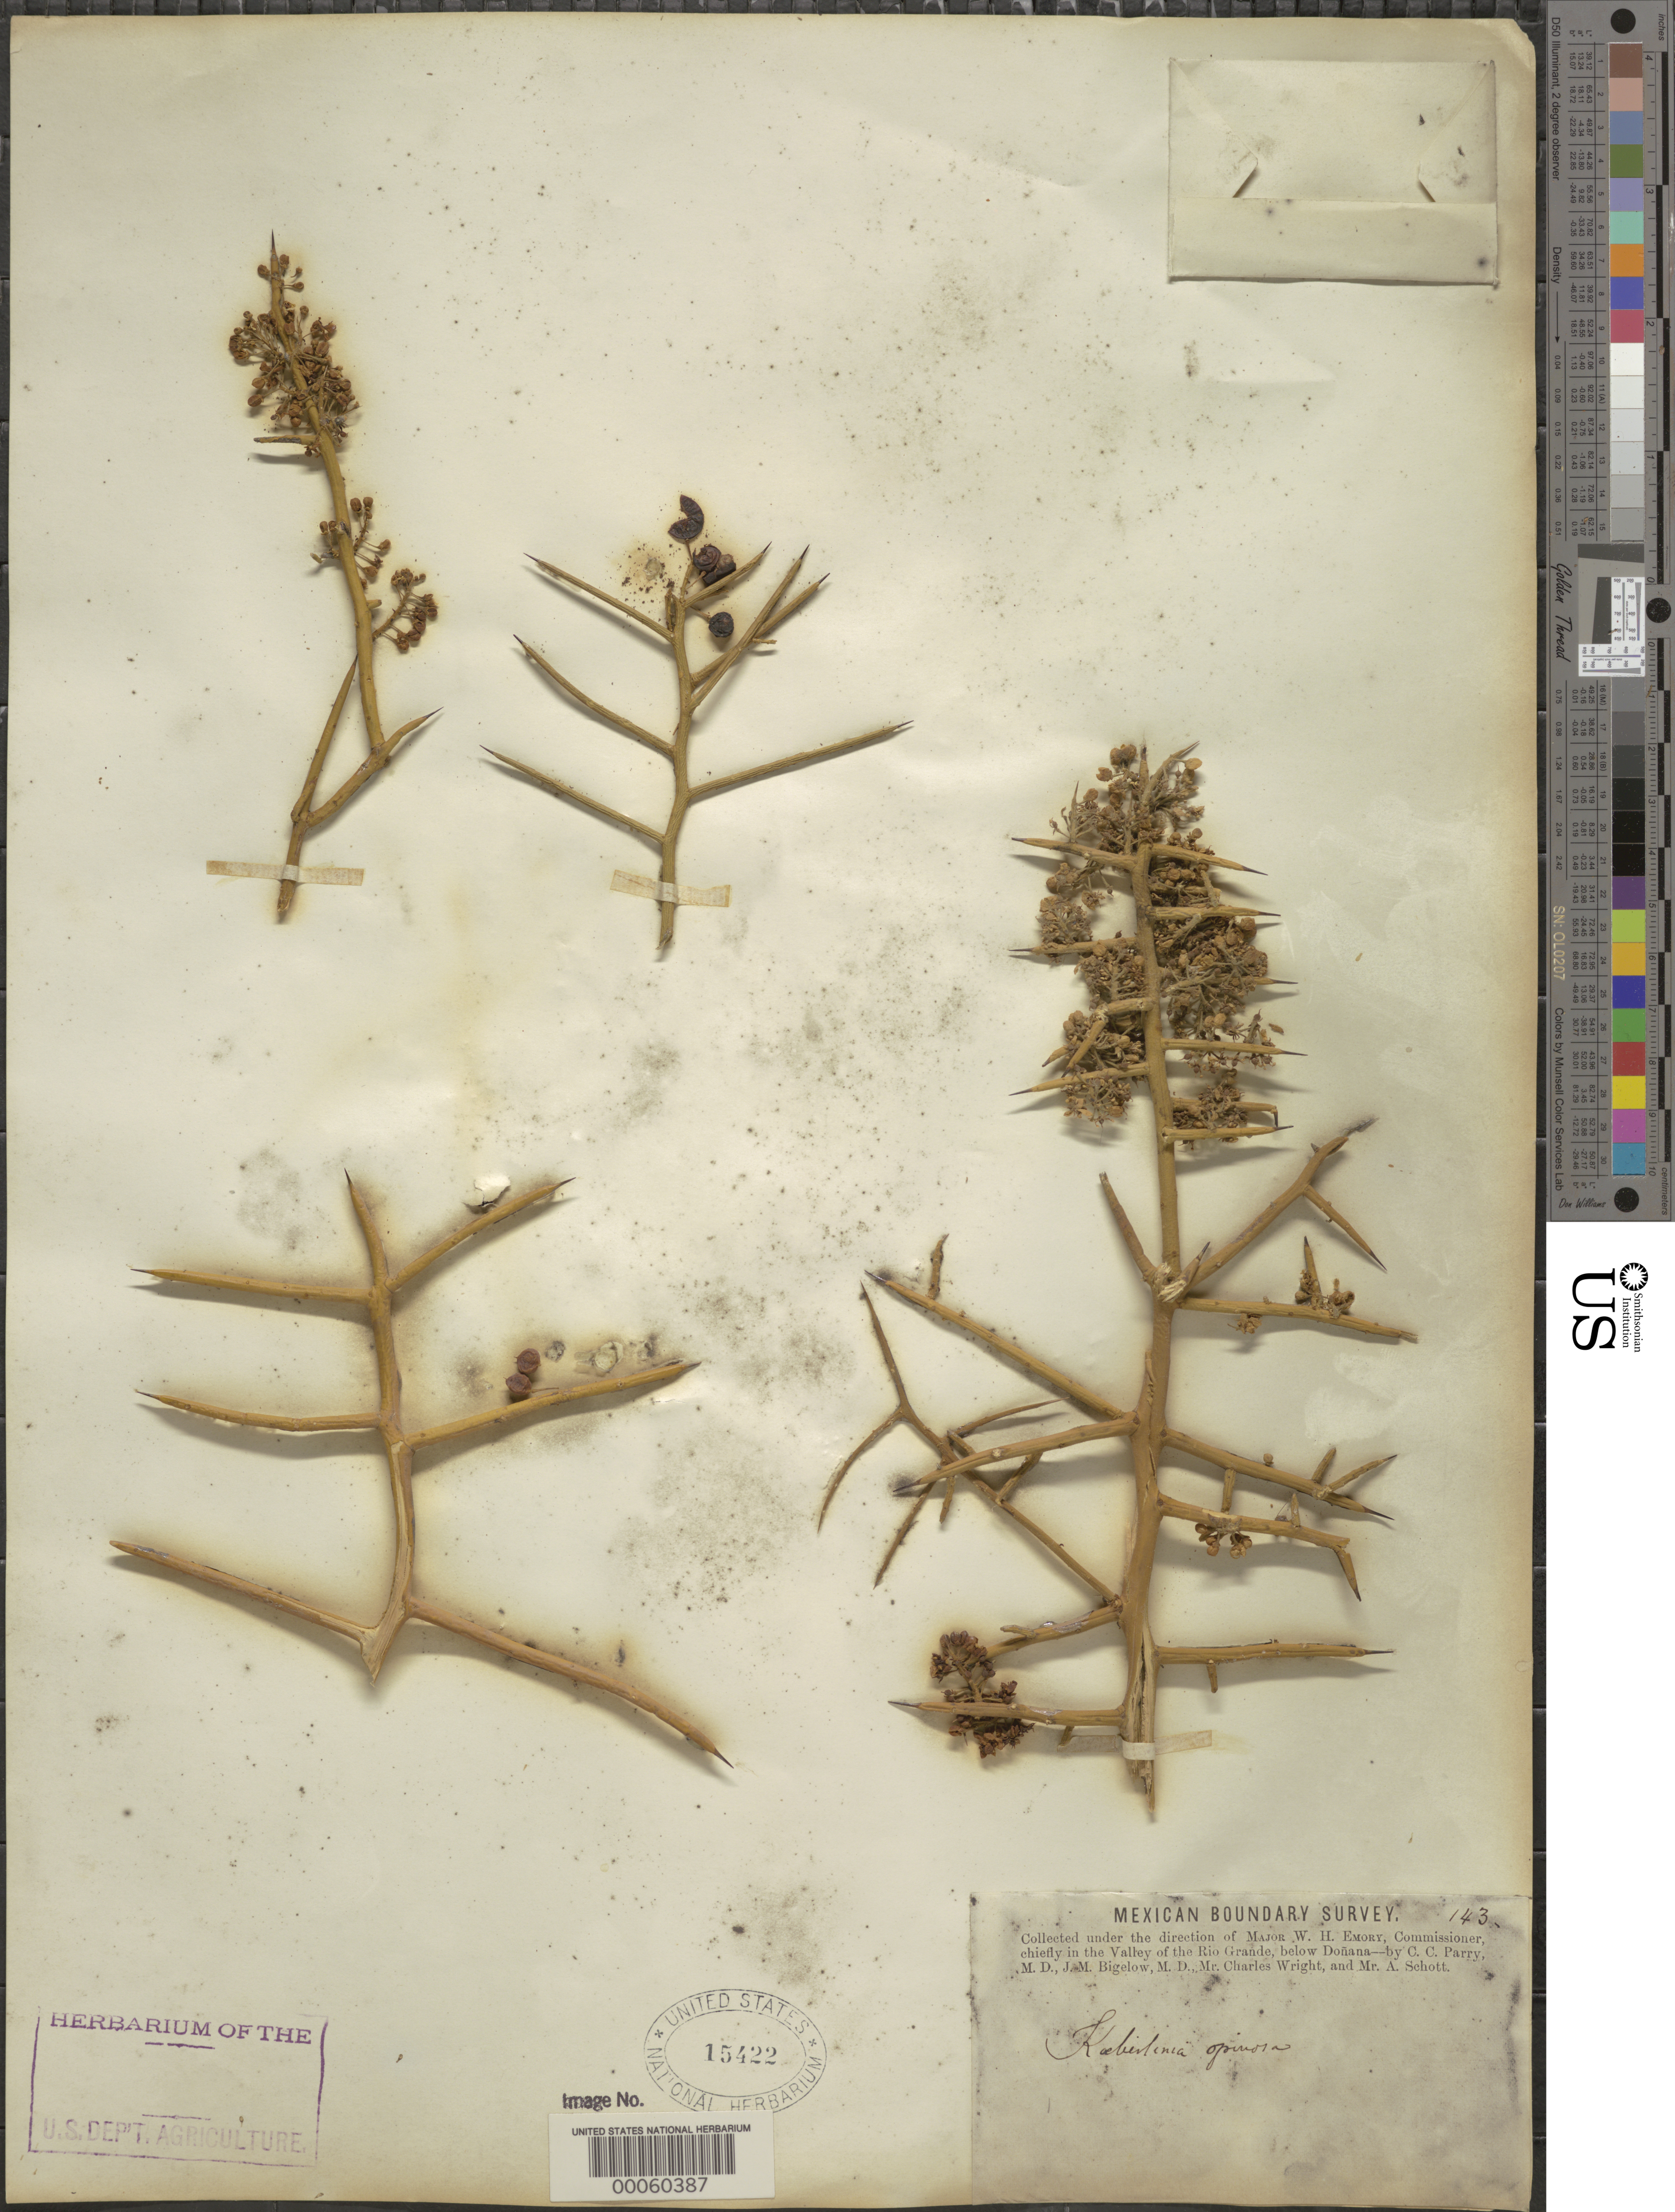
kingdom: Plantae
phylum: Tracheophyta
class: Magnoliopsida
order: Brassicales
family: Koeberliniaceae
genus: Koeberlinia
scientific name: Koeberlinia spinosa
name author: Zucc.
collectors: W. H. Emory, C. C. Parry, J. M. Bigelow, C. Wright & A. Schott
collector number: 143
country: United States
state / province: New Mexico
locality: Valley of the rio grande, below donana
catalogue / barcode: US 15422